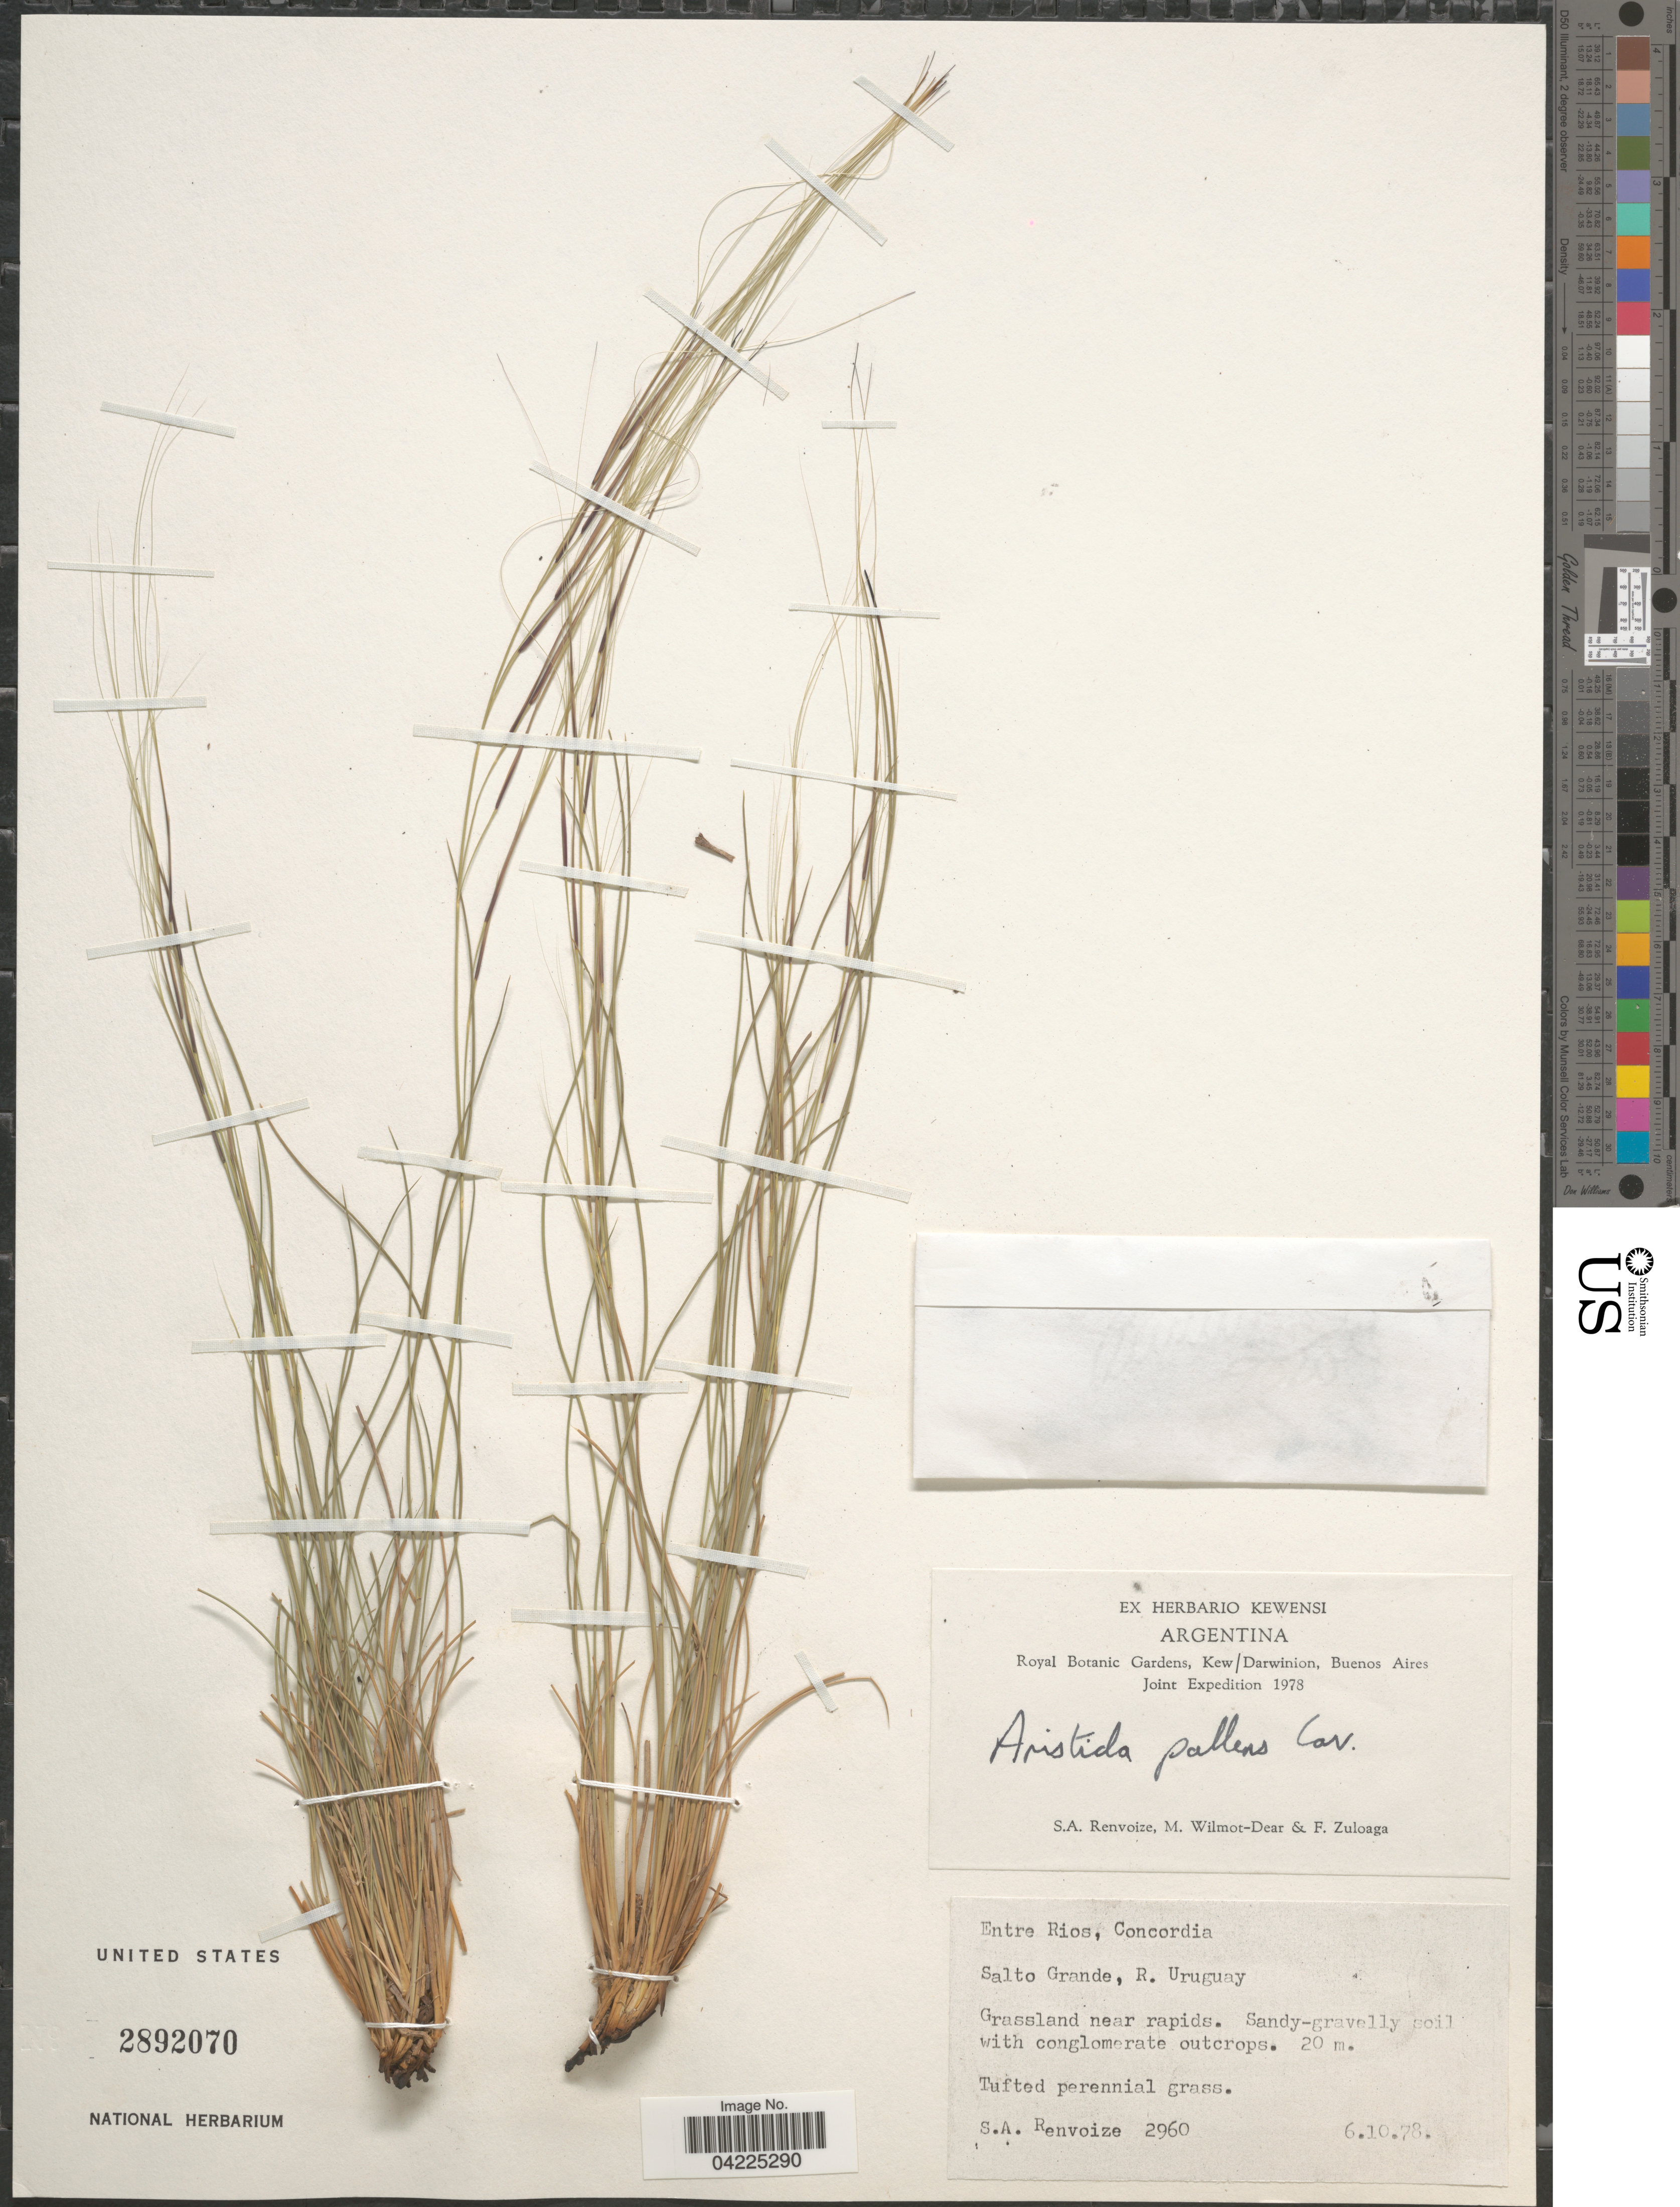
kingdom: Plantae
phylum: Tracheophyta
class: Liliopsida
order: Poales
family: Poaceae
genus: Aristida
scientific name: Aristida pallens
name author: Cav.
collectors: S. A. Renvoize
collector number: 2960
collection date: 1978-10-06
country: Argentina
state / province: Entre Rios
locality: Royal Botanic Gardens, Kew / Darwinion, Buenos Aires Joint Expedition 1978. Entre Ríos, Concordia. Salto Grande, R. Uruguay.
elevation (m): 20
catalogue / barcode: US 2892070